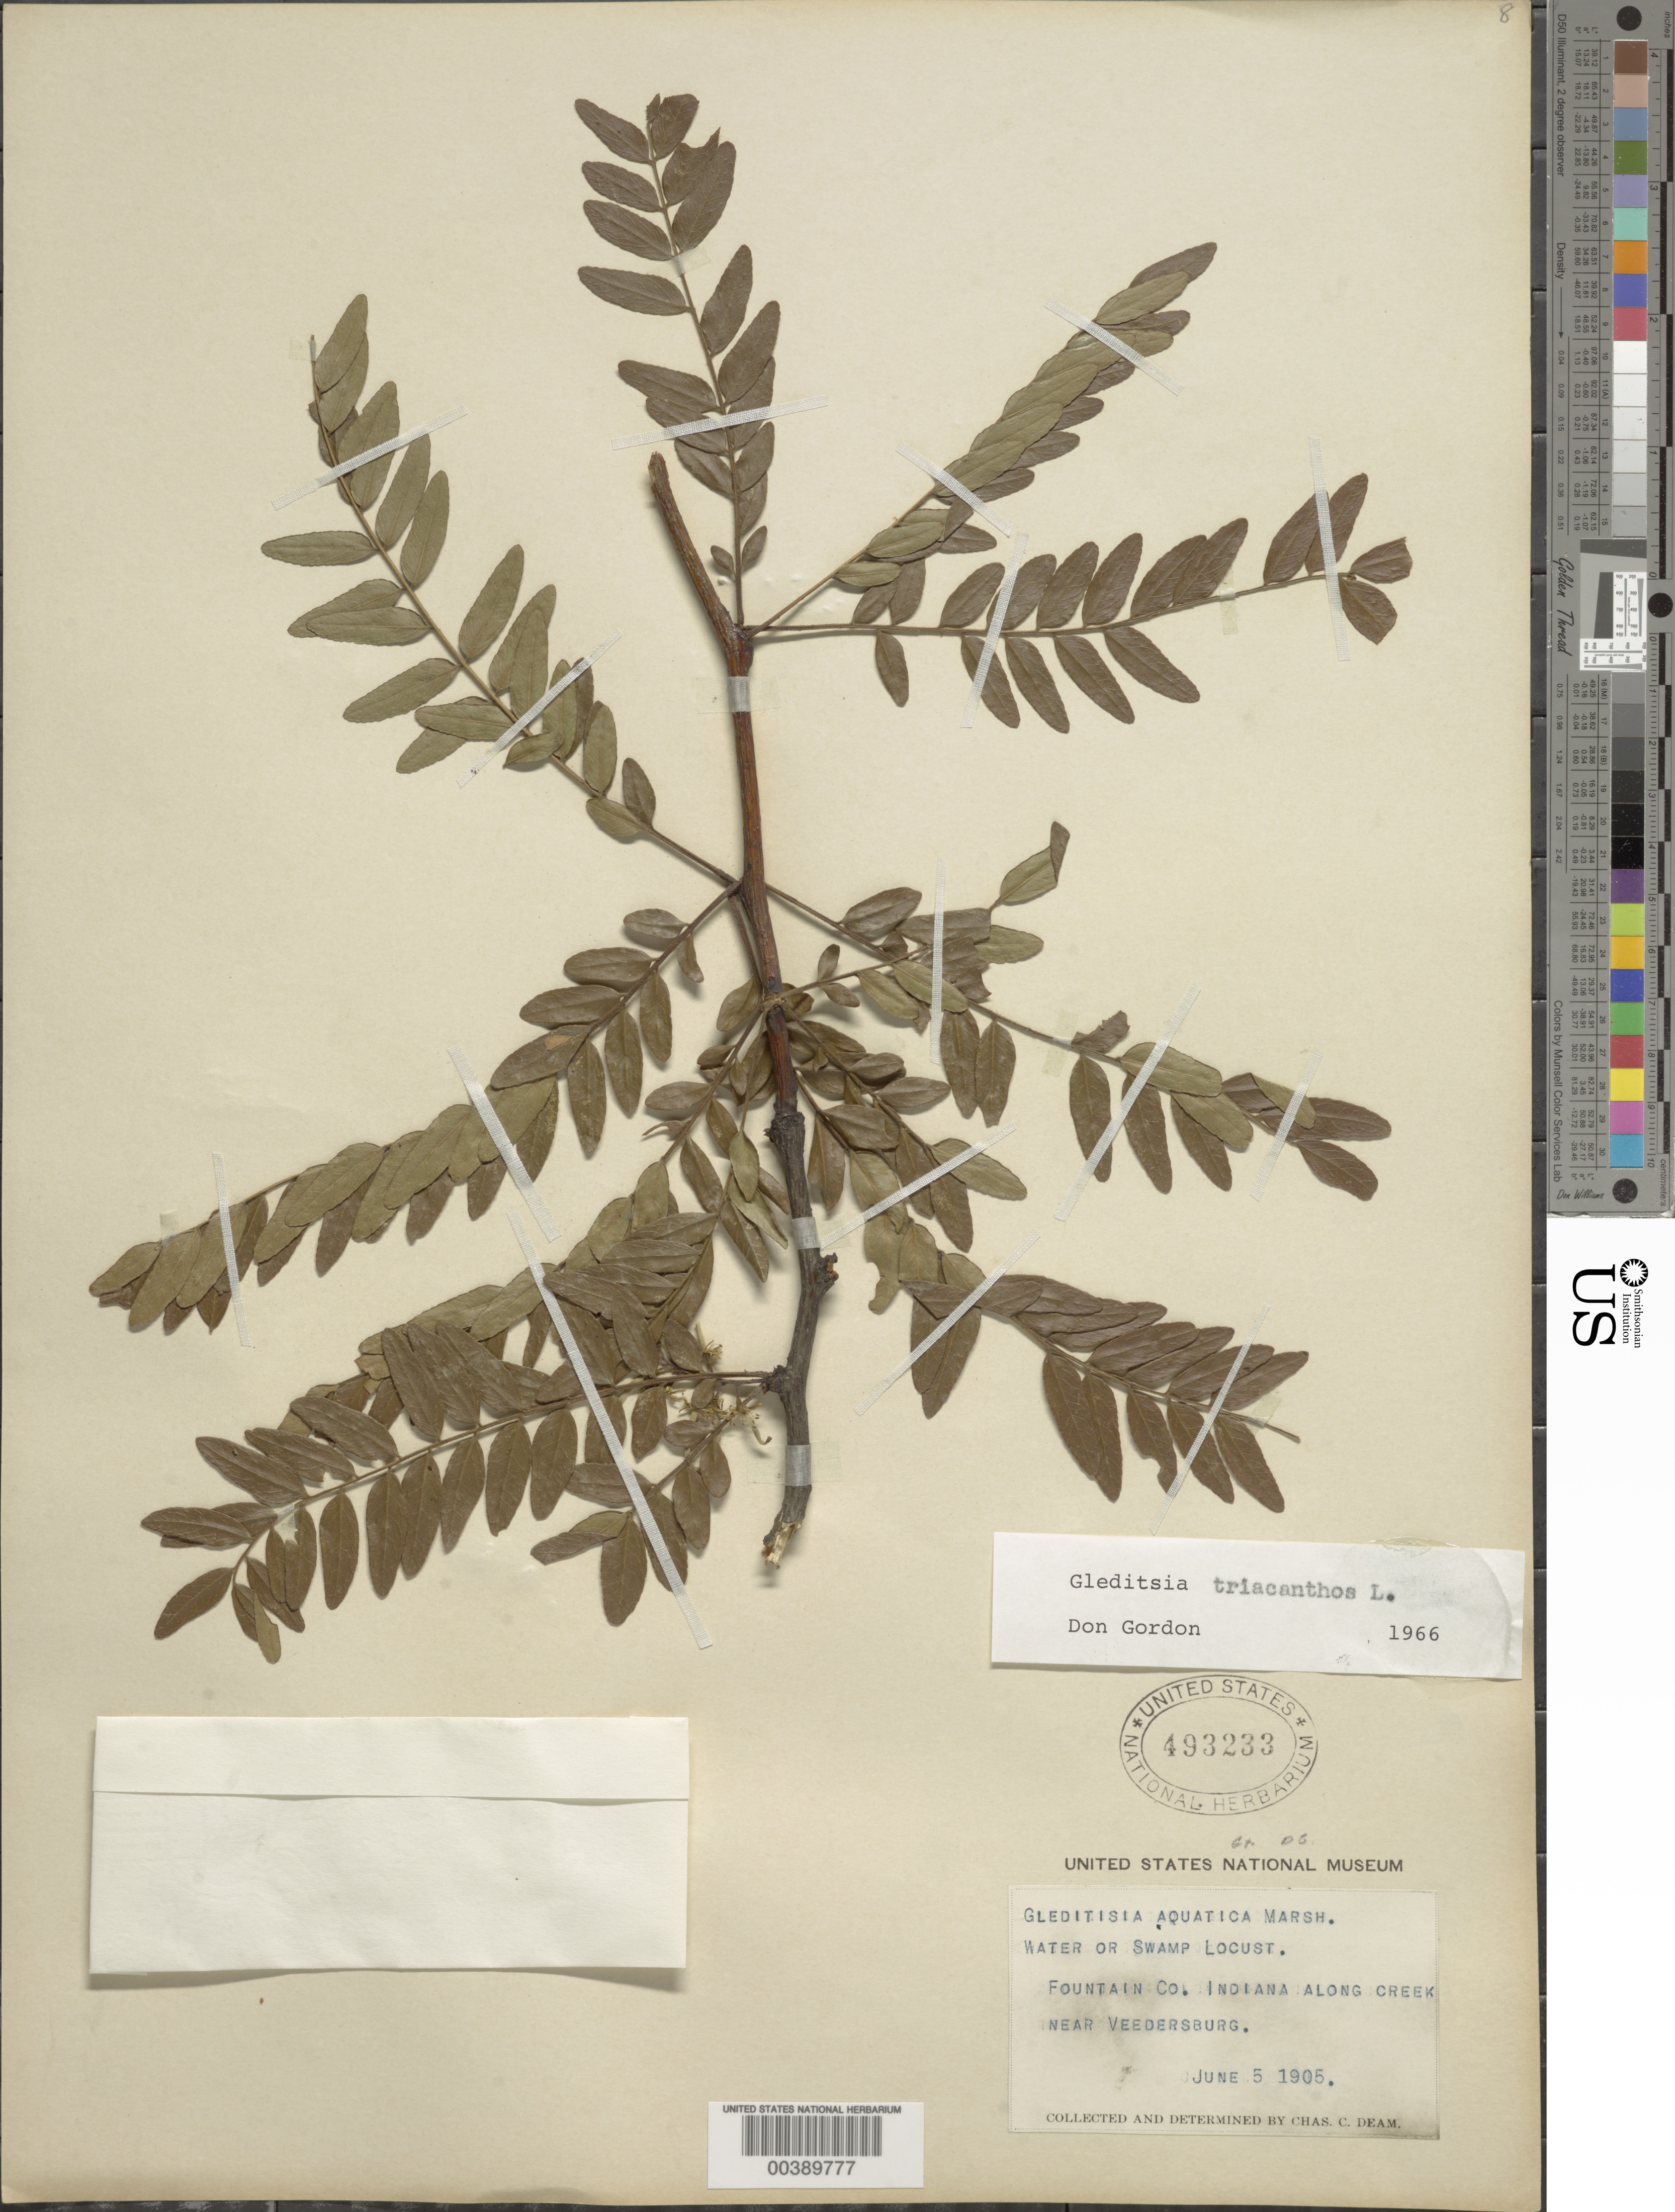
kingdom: Plantae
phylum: Tracheophyta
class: Magnoliopsida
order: Fabales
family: Fabaceae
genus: Gleditsia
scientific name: Gleditsia triacanthos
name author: L.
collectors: C. C. Deam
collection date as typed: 05 Jun 1905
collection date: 1905-06-05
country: United States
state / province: Indiana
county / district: Fountain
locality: Near veedersburg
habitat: Along creek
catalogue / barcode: US 493233